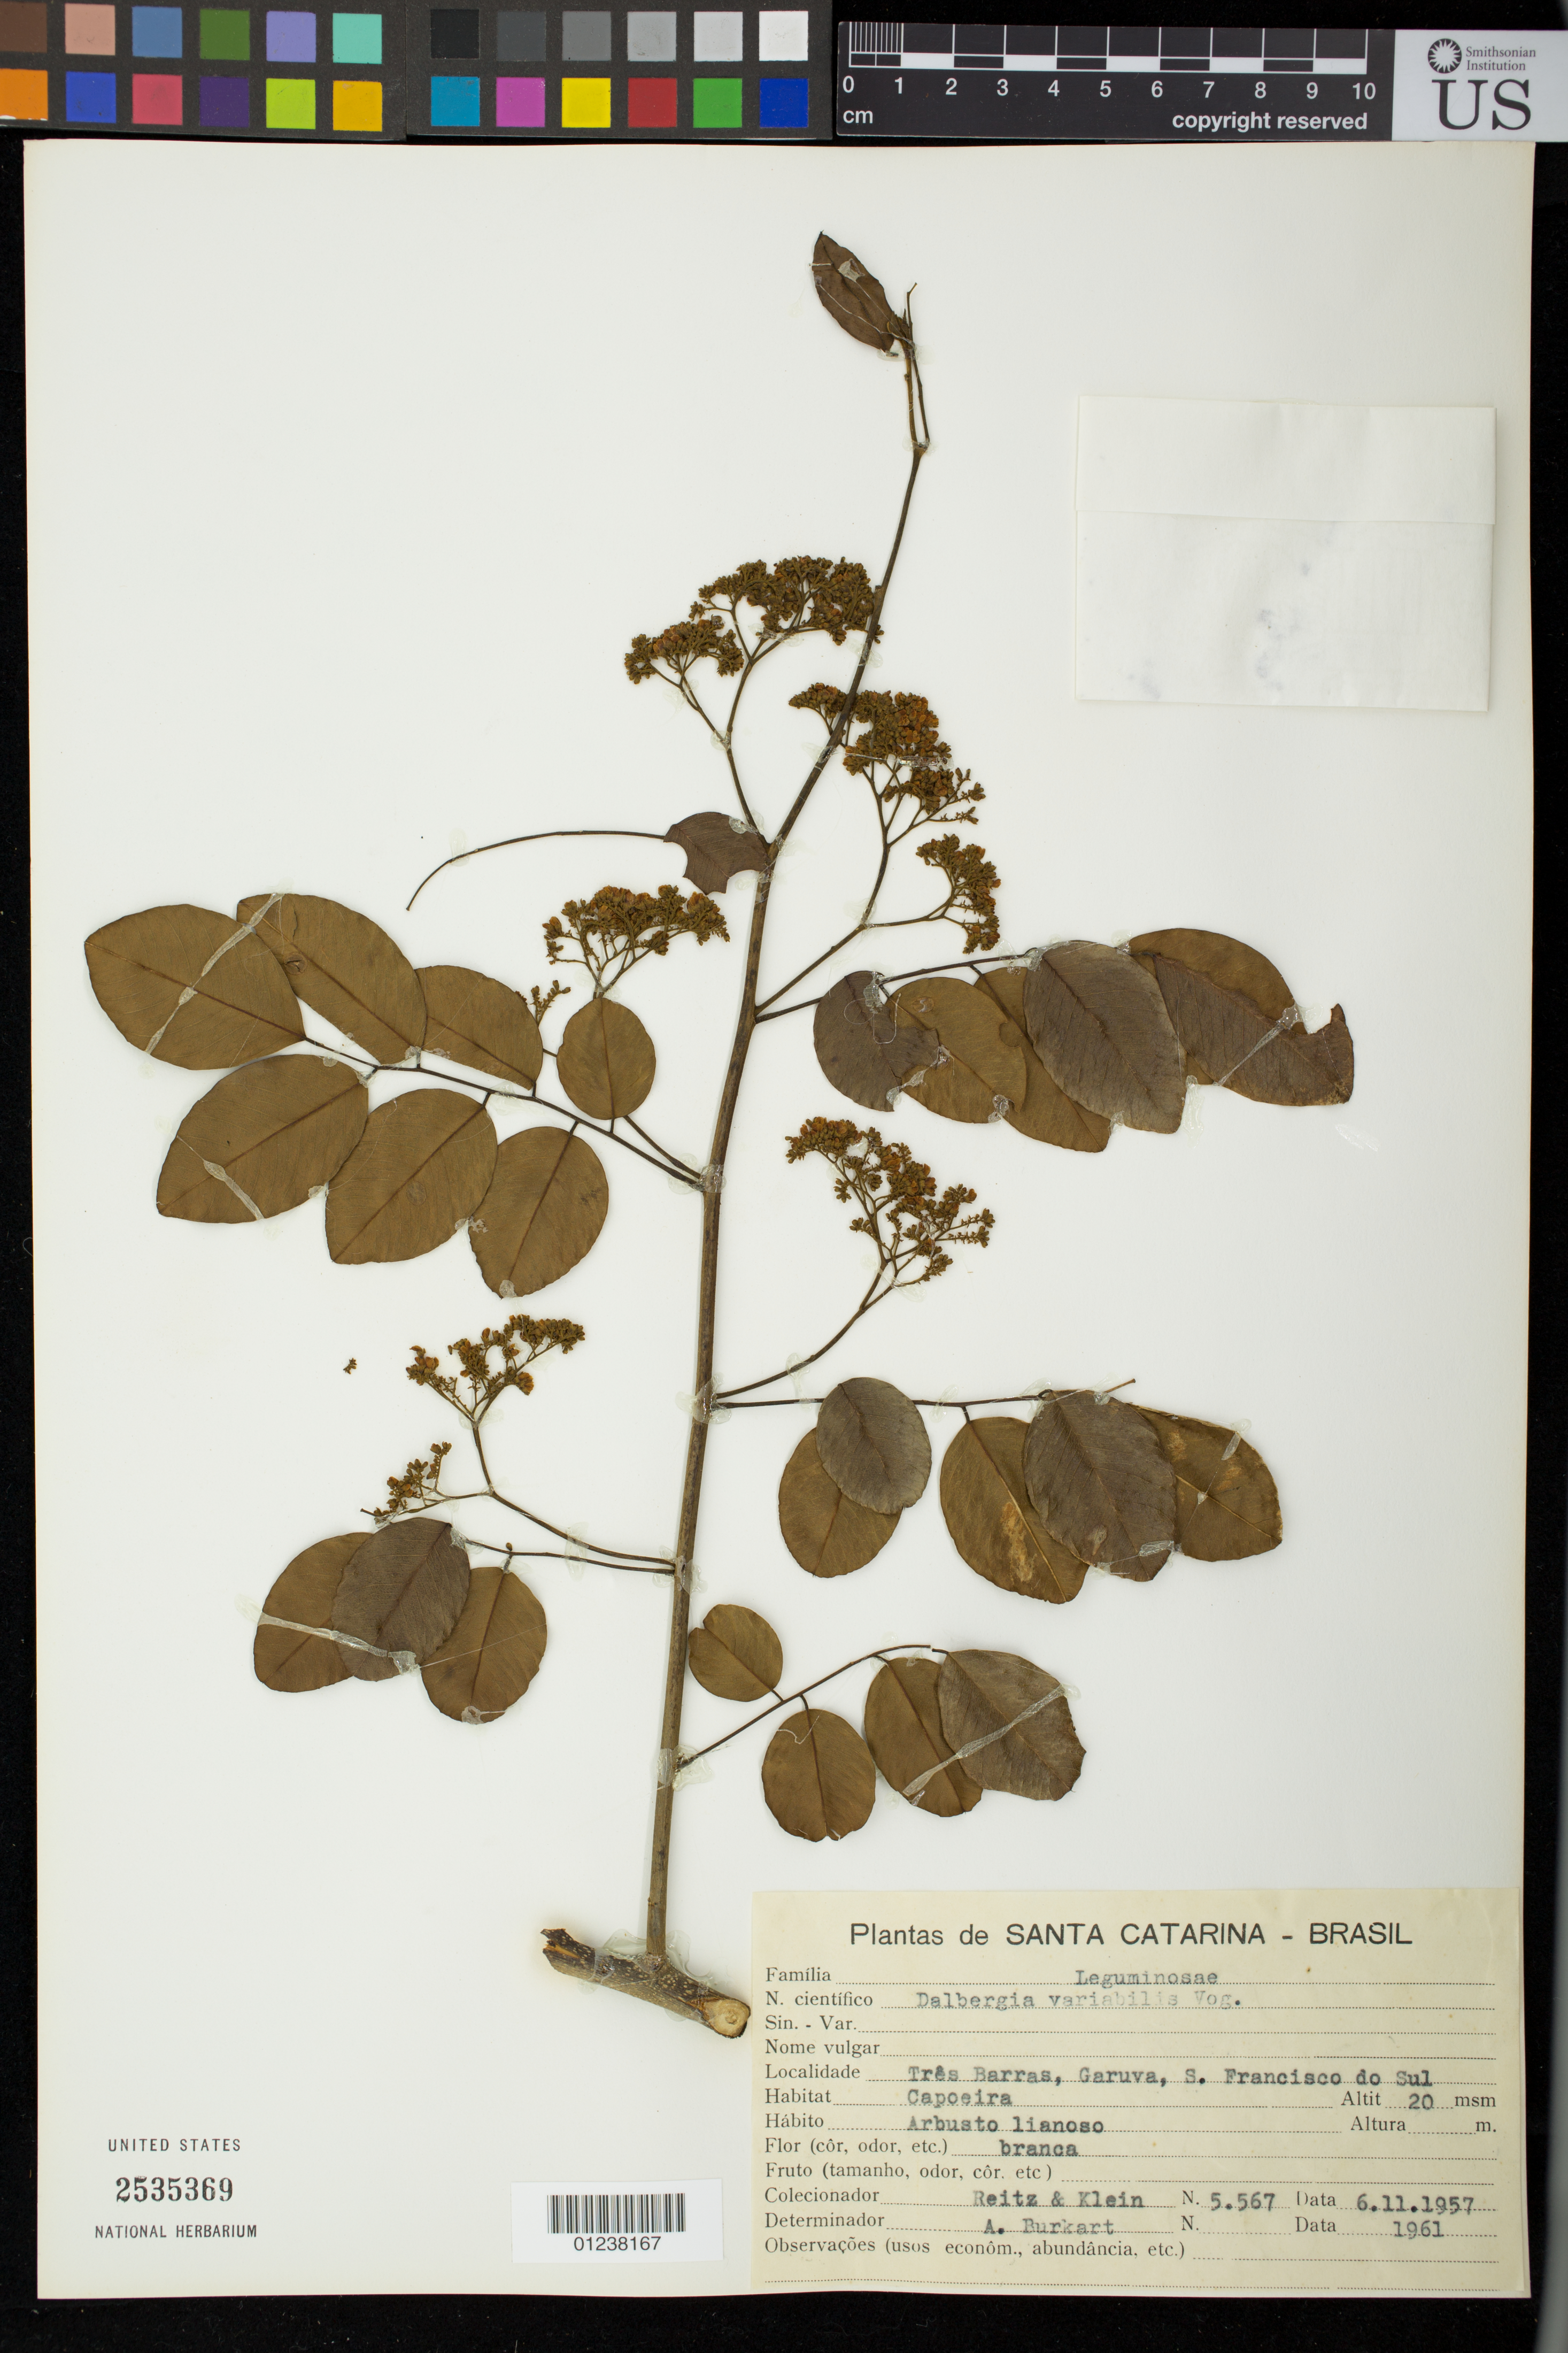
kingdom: Plantae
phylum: Tracheophyta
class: Magnoliopsida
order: Fabales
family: Fabaceae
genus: Dalbergia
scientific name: Dalbergia frutescens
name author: (Vell.) Britton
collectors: R. Reitz & R. M. Klein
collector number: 5567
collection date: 1957-11-06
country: Brazil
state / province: Santa Catarina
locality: Tres Barras, Garuva, D. Francisco do Sul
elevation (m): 20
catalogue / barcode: US 2535369